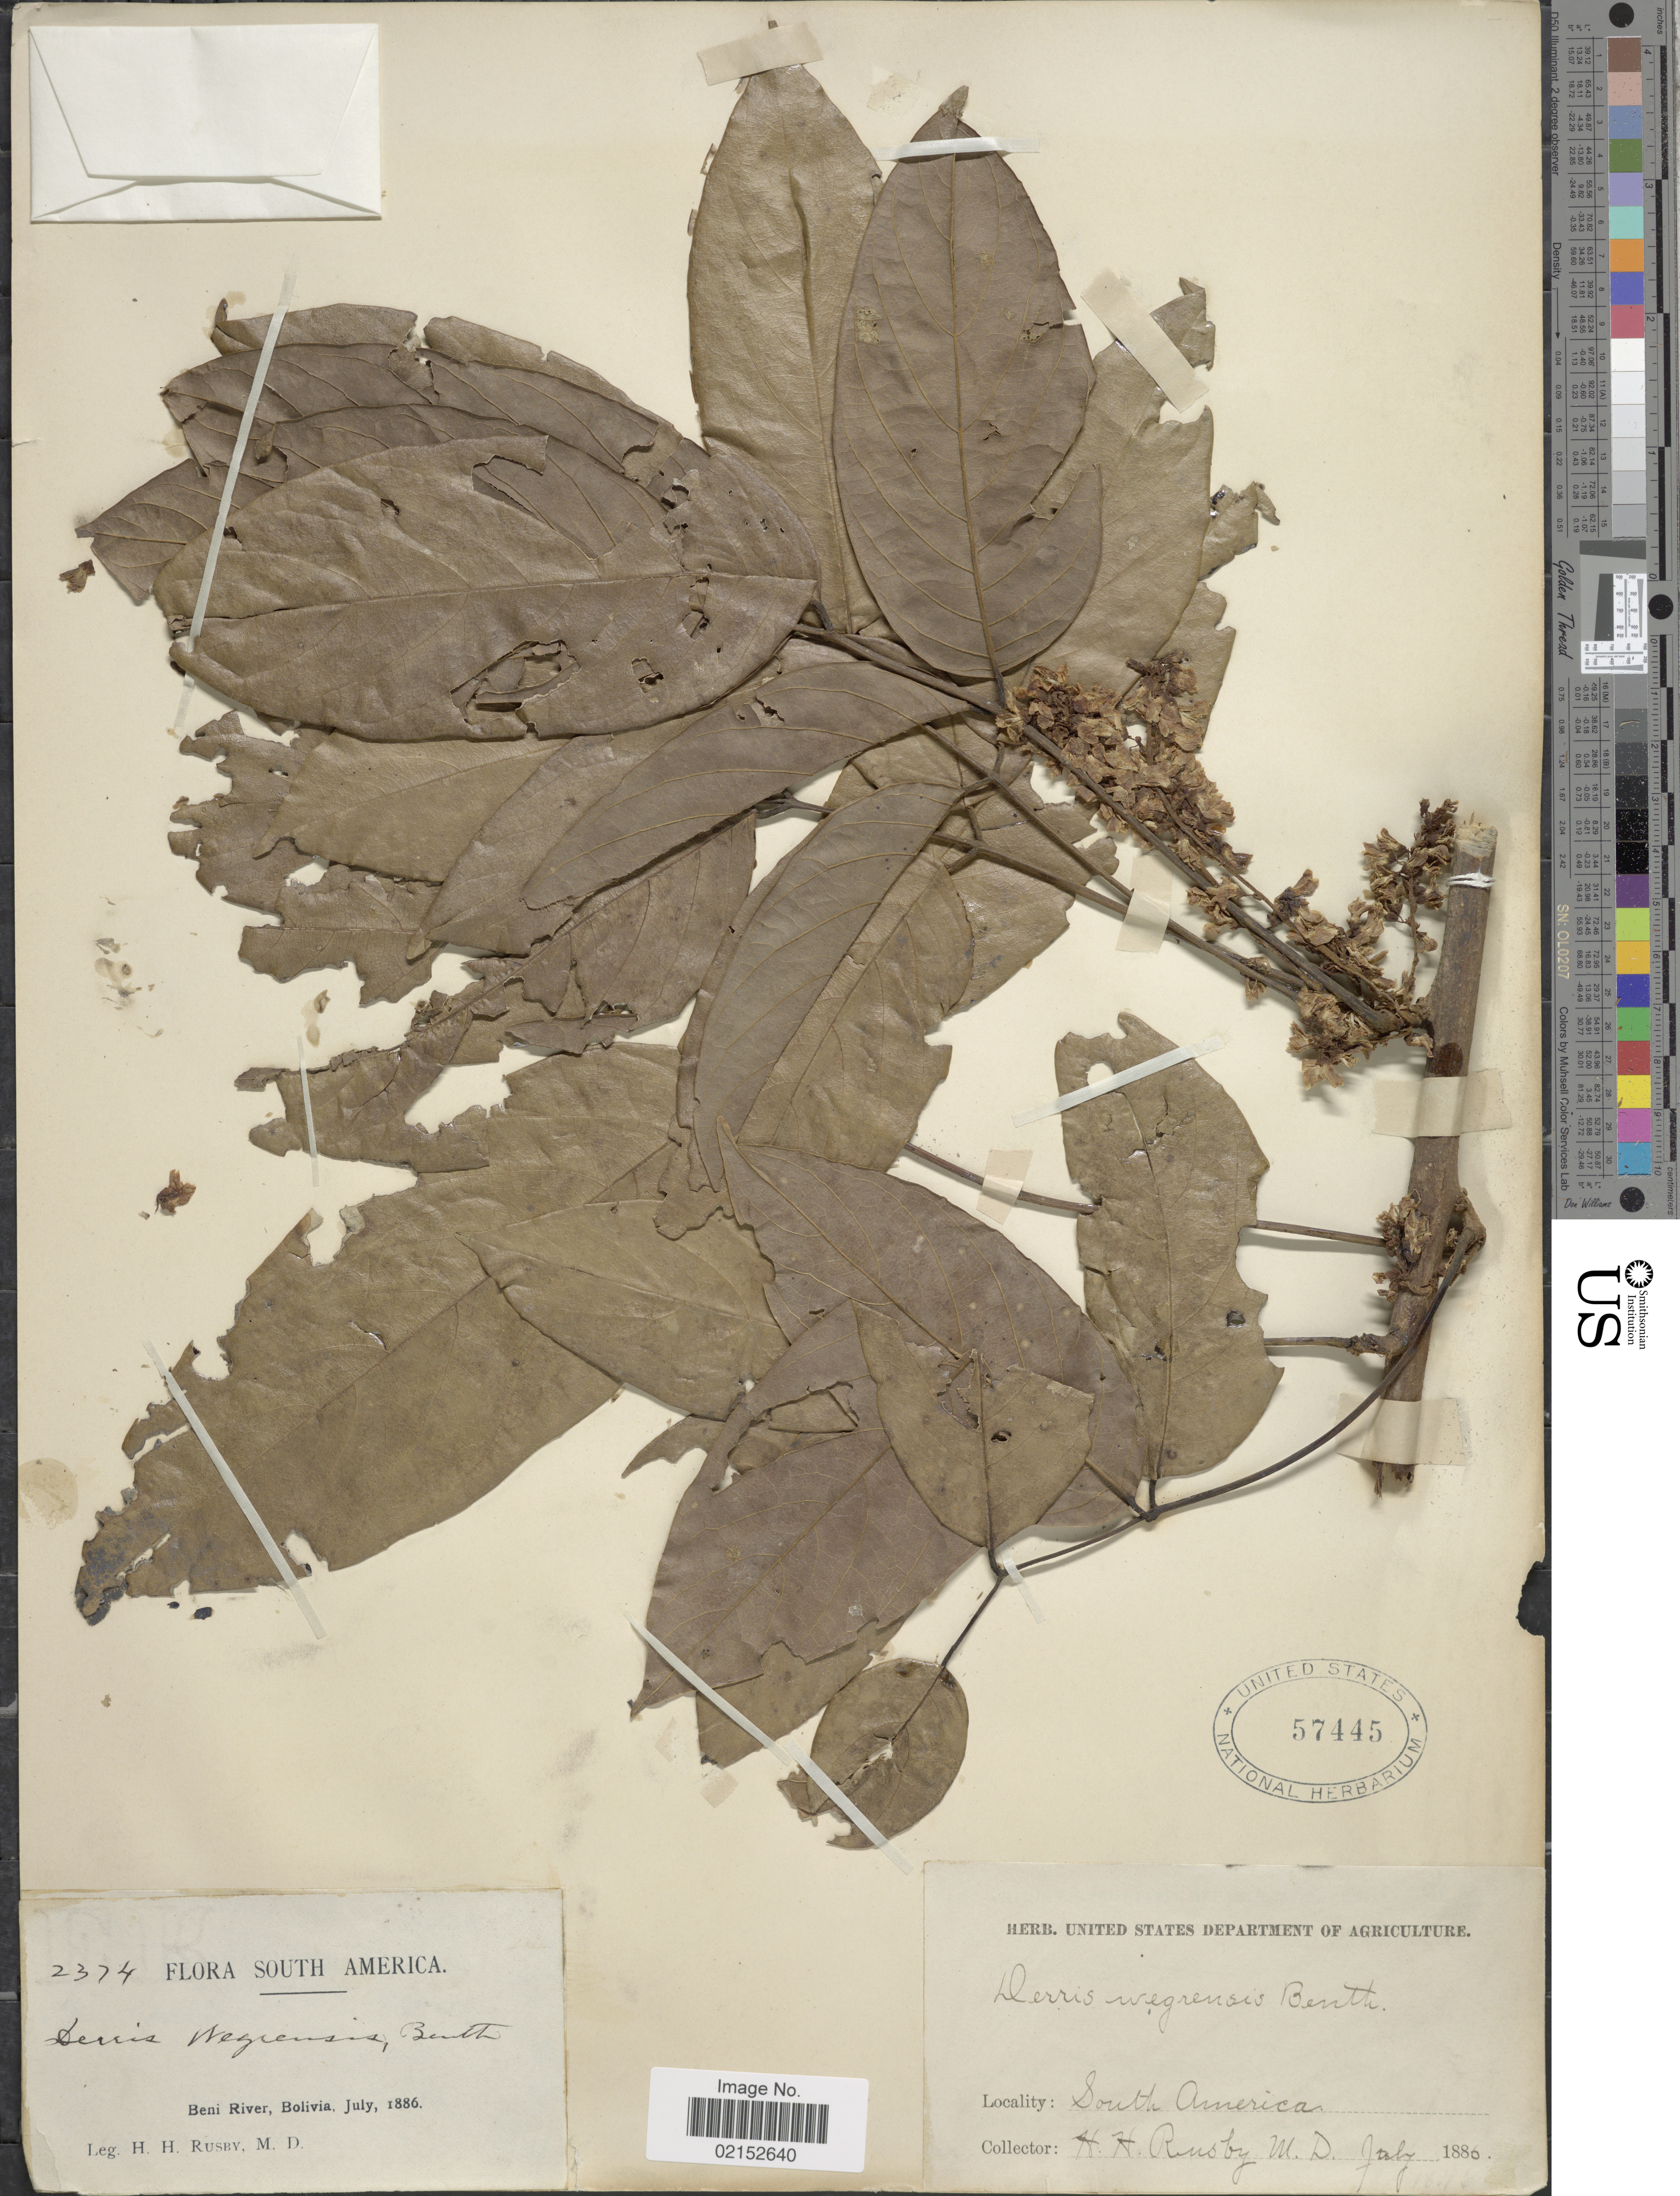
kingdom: Plantae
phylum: Tracheophyta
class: Magnoliopsida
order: Fabales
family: Fabaceae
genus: Deguelia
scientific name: Deguelia negrensis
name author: (Benth.) Taub.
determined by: Strong, Mark T., (BOT), Smithsonian Institution - National Museum of Natural History (UNITED STATES)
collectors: H. H. Rusby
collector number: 2374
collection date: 1886-07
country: Bolivia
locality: Beni River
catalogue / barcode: US 57445